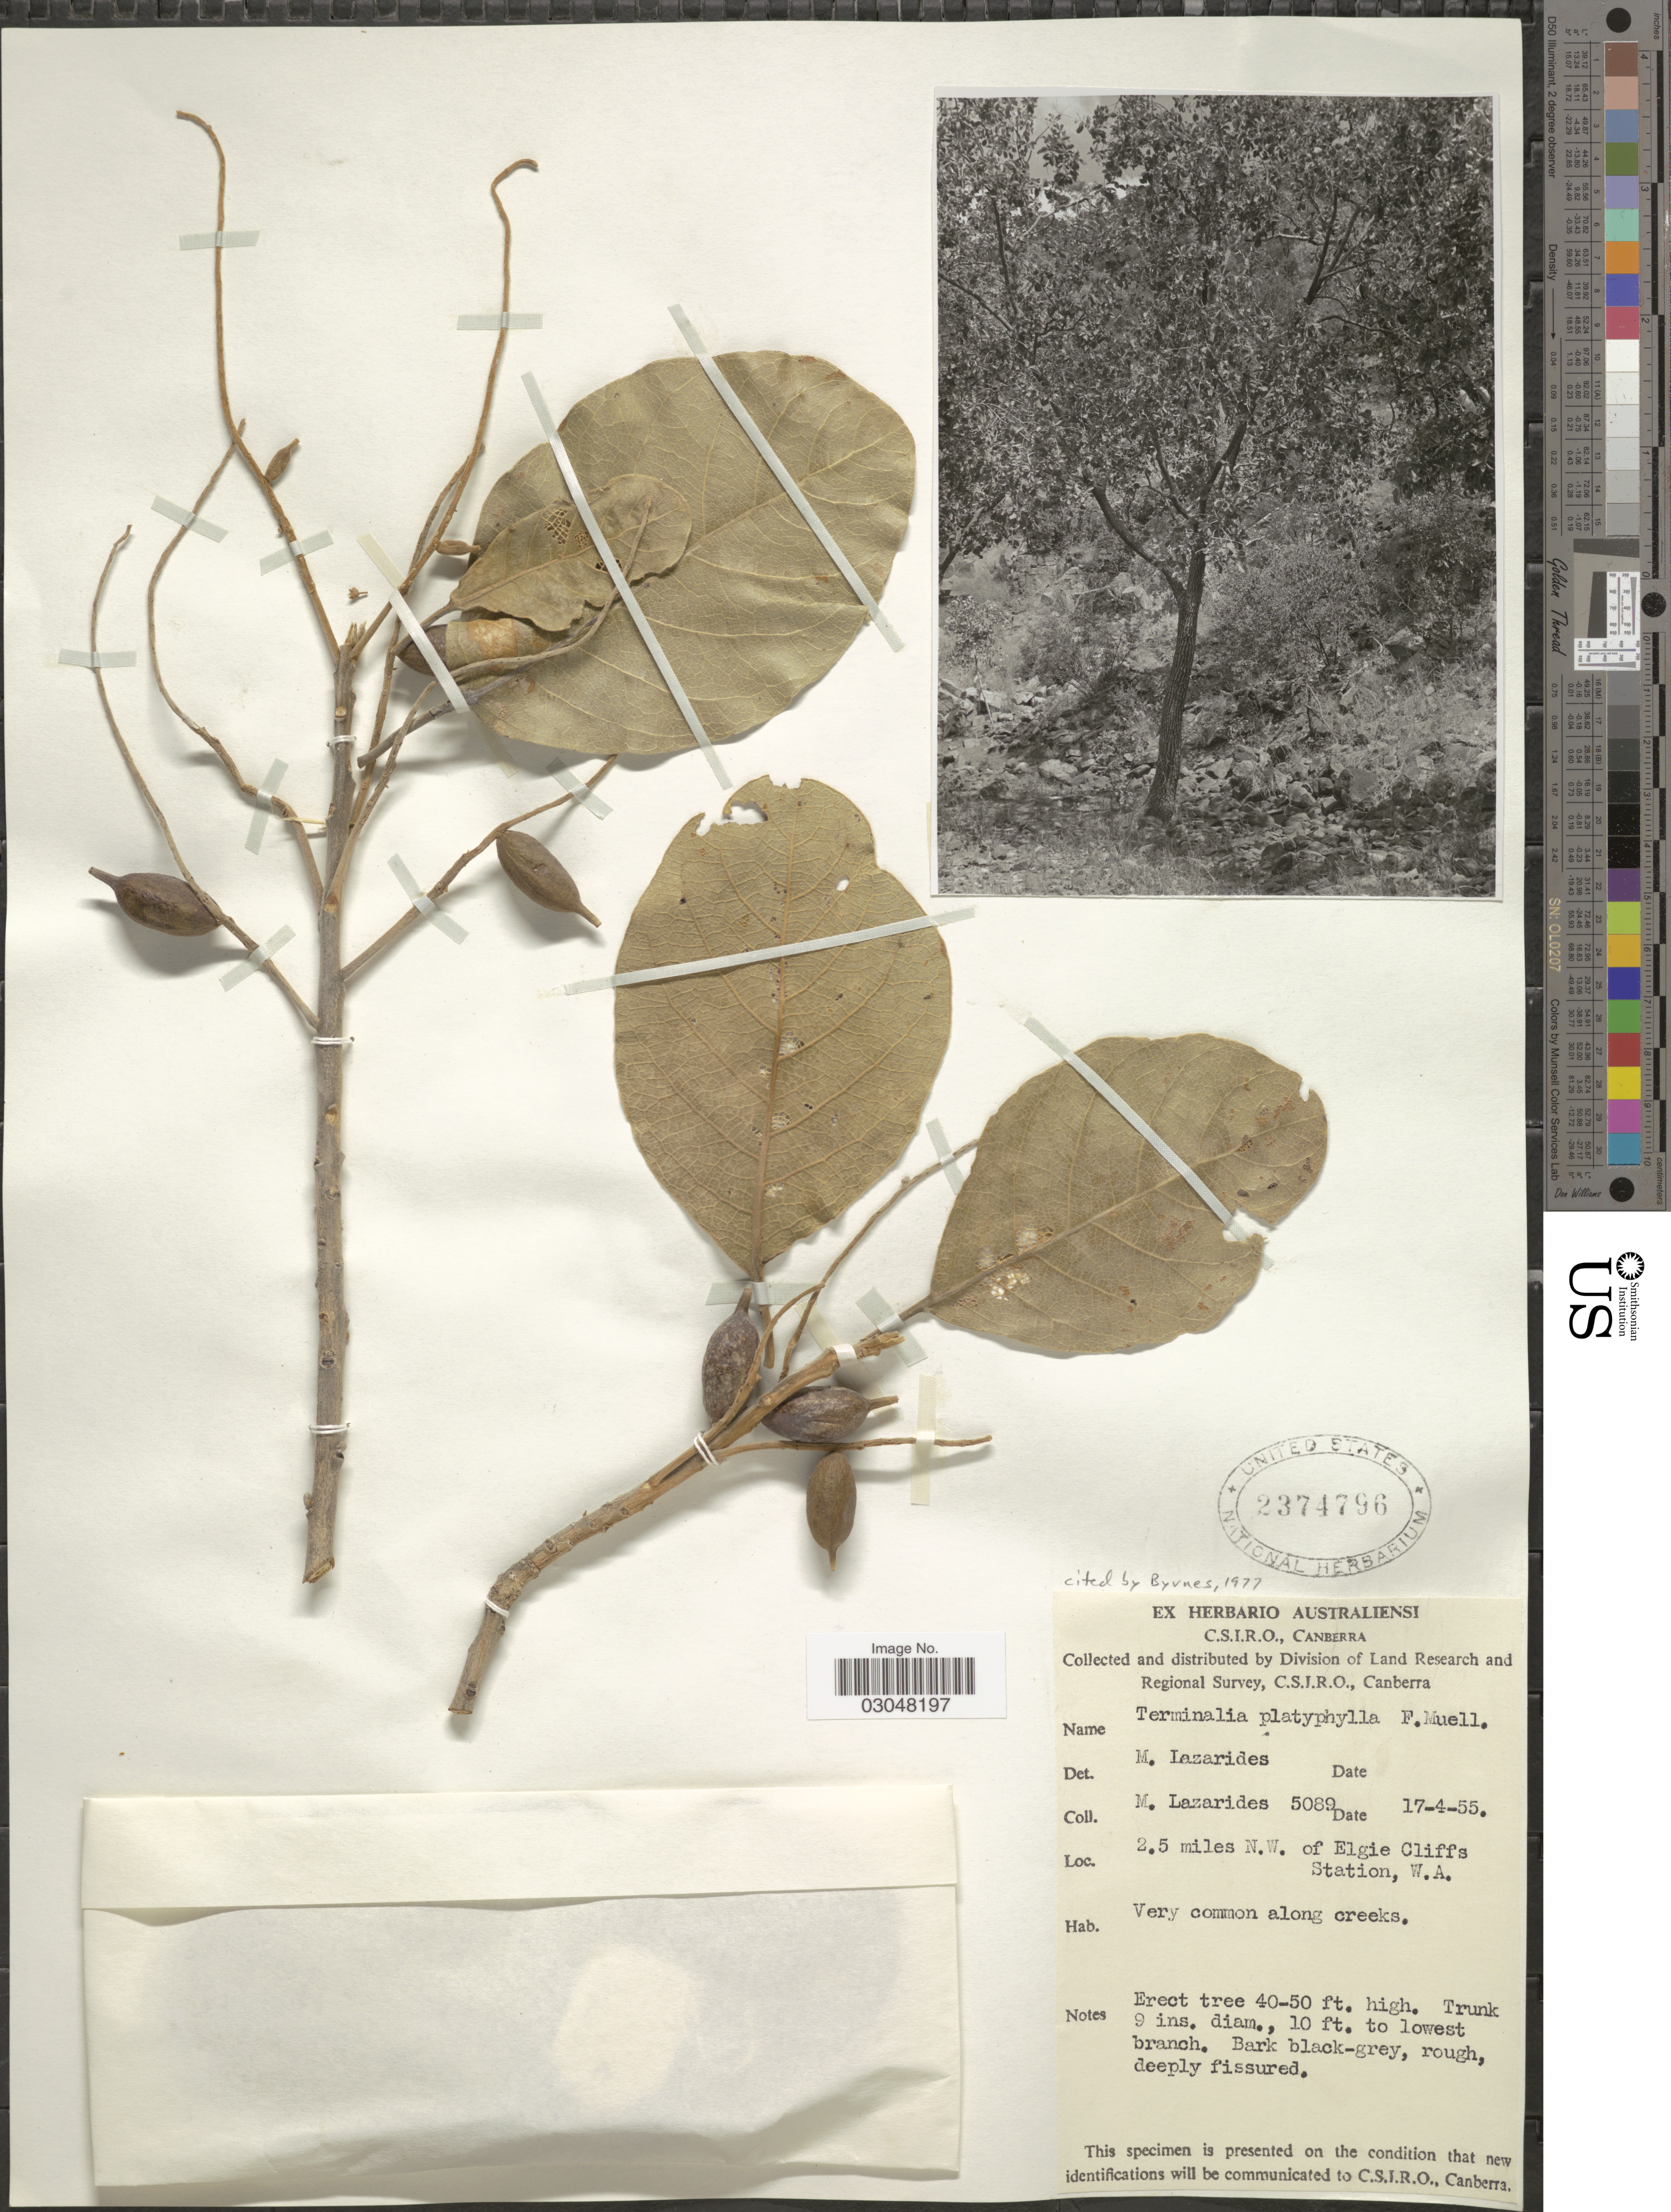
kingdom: Plantae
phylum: Tracheophyta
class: Magnoliopsida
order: Myrtales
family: Combretaceae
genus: Terminalia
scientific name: Terminalia platyphylla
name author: F. Muell.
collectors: M. Lazarides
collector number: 5089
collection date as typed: Transcribed d/m/y: 17/4/55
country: Australia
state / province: Western Australia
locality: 2.5 miles N.W. of Elgie Cliffs Station, W.A.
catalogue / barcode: US 2374796